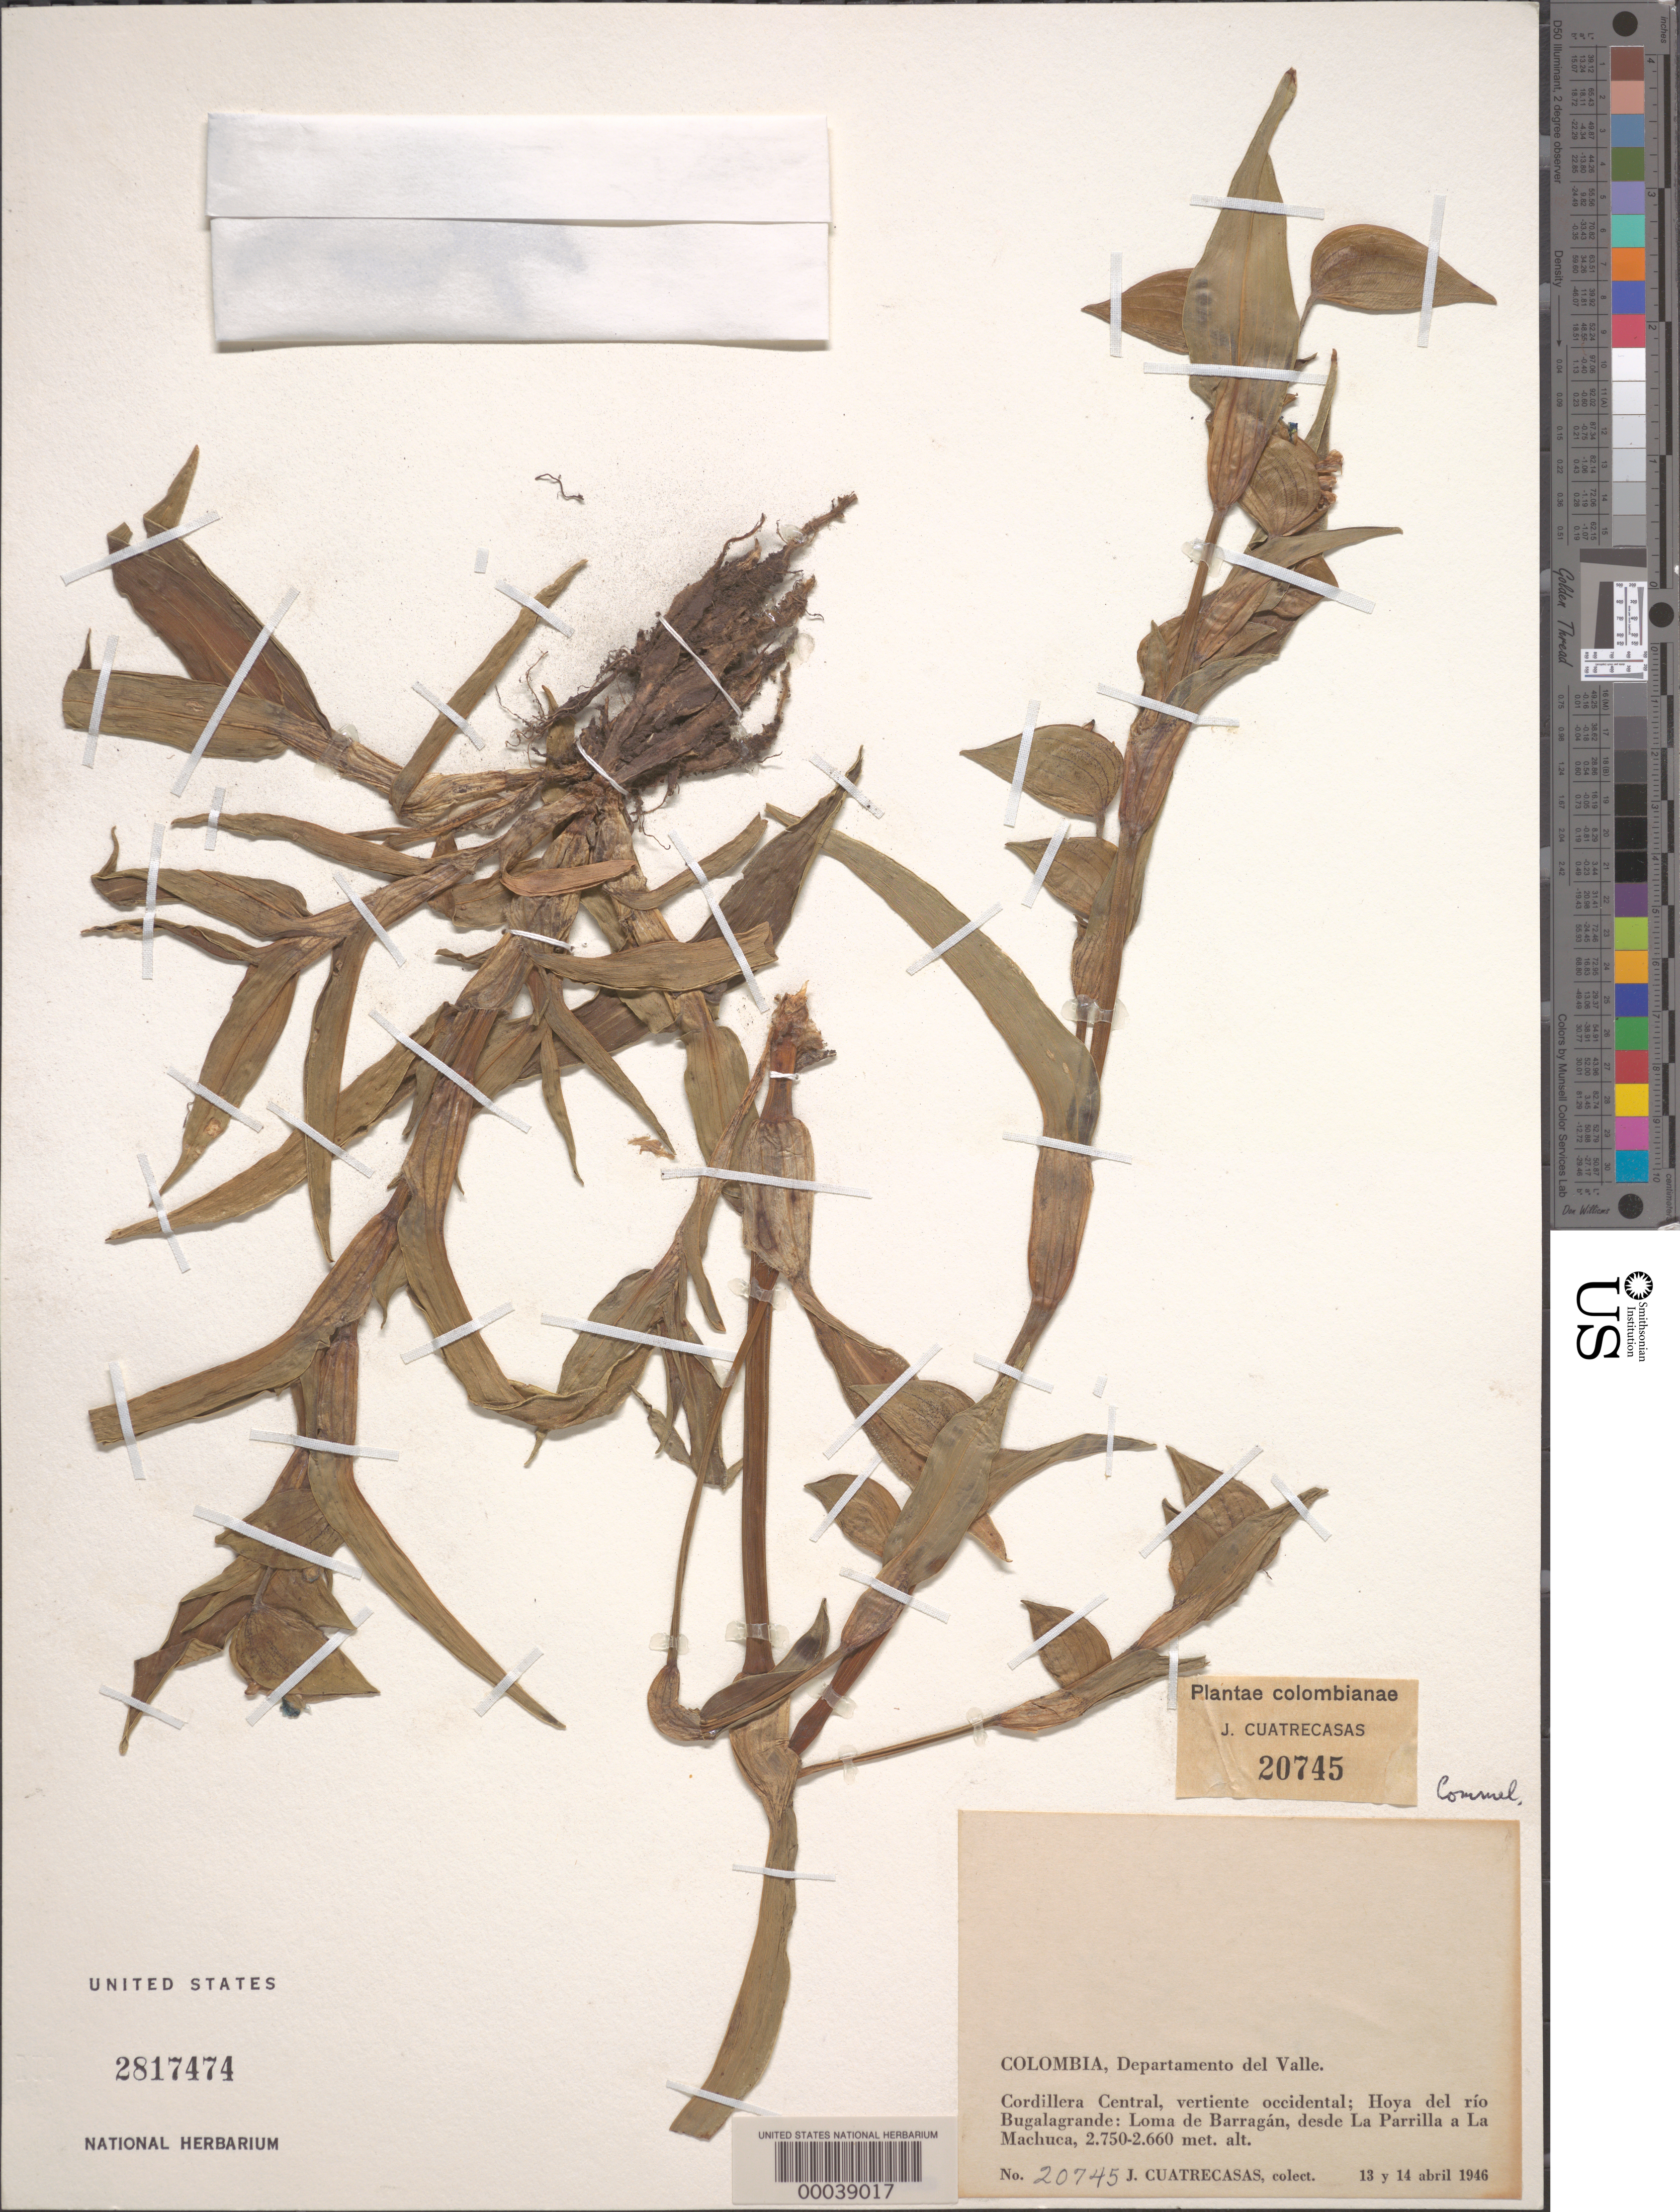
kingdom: Plantae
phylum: Tracheophyta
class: Liliopsida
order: Commelinales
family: Commelinaceae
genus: Commelina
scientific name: Commelina sp.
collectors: J. Cuatrecasas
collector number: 20745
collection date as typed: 13 Apr 1946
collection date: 1946-04-13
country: Colombia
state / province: Valle del Cauca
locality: Rio Bugla Grande: Loma de Barragan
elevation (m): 2660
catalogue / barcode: US 2817474